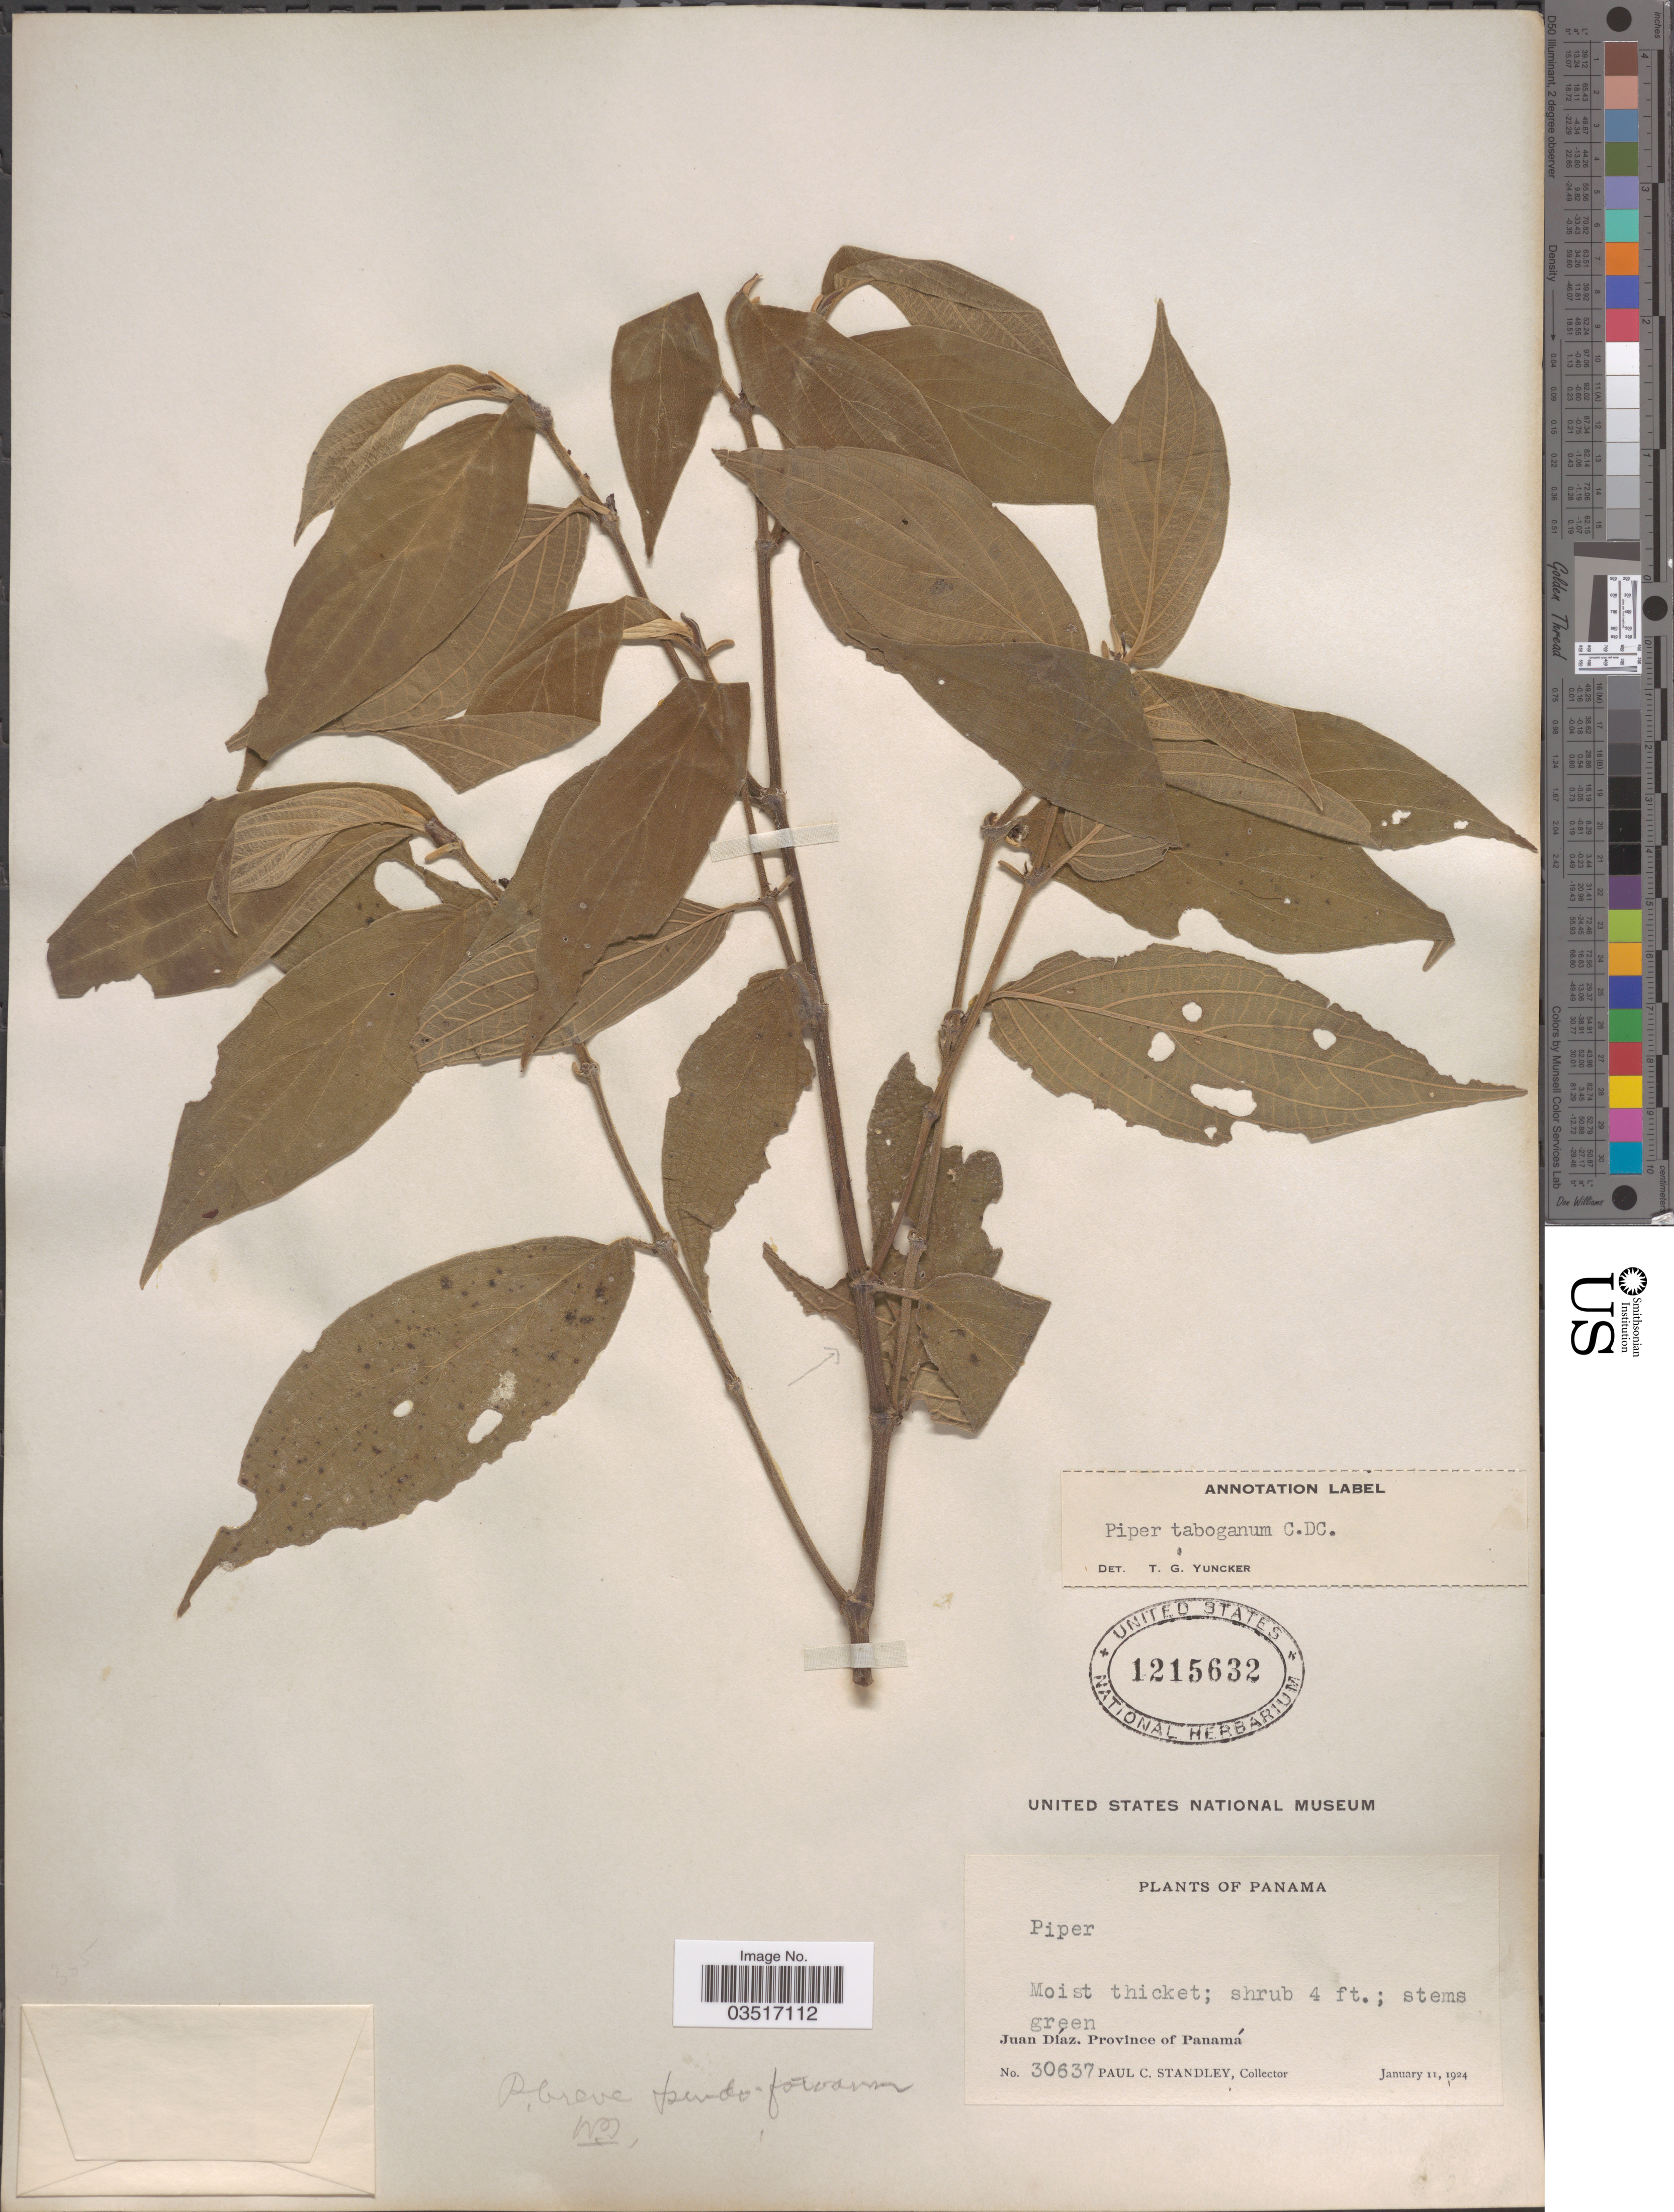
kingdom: Plantae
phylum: Tracheophyta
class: Magnoliopsida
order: Piperales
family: Piperaceae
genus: Piper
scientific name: Piper taboganum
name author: C. DC.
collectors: P. C. Standley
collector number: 30637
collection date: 1924-01-11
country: Panama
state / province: Panamá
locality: Juan Díaz.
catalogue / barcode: US 1215632